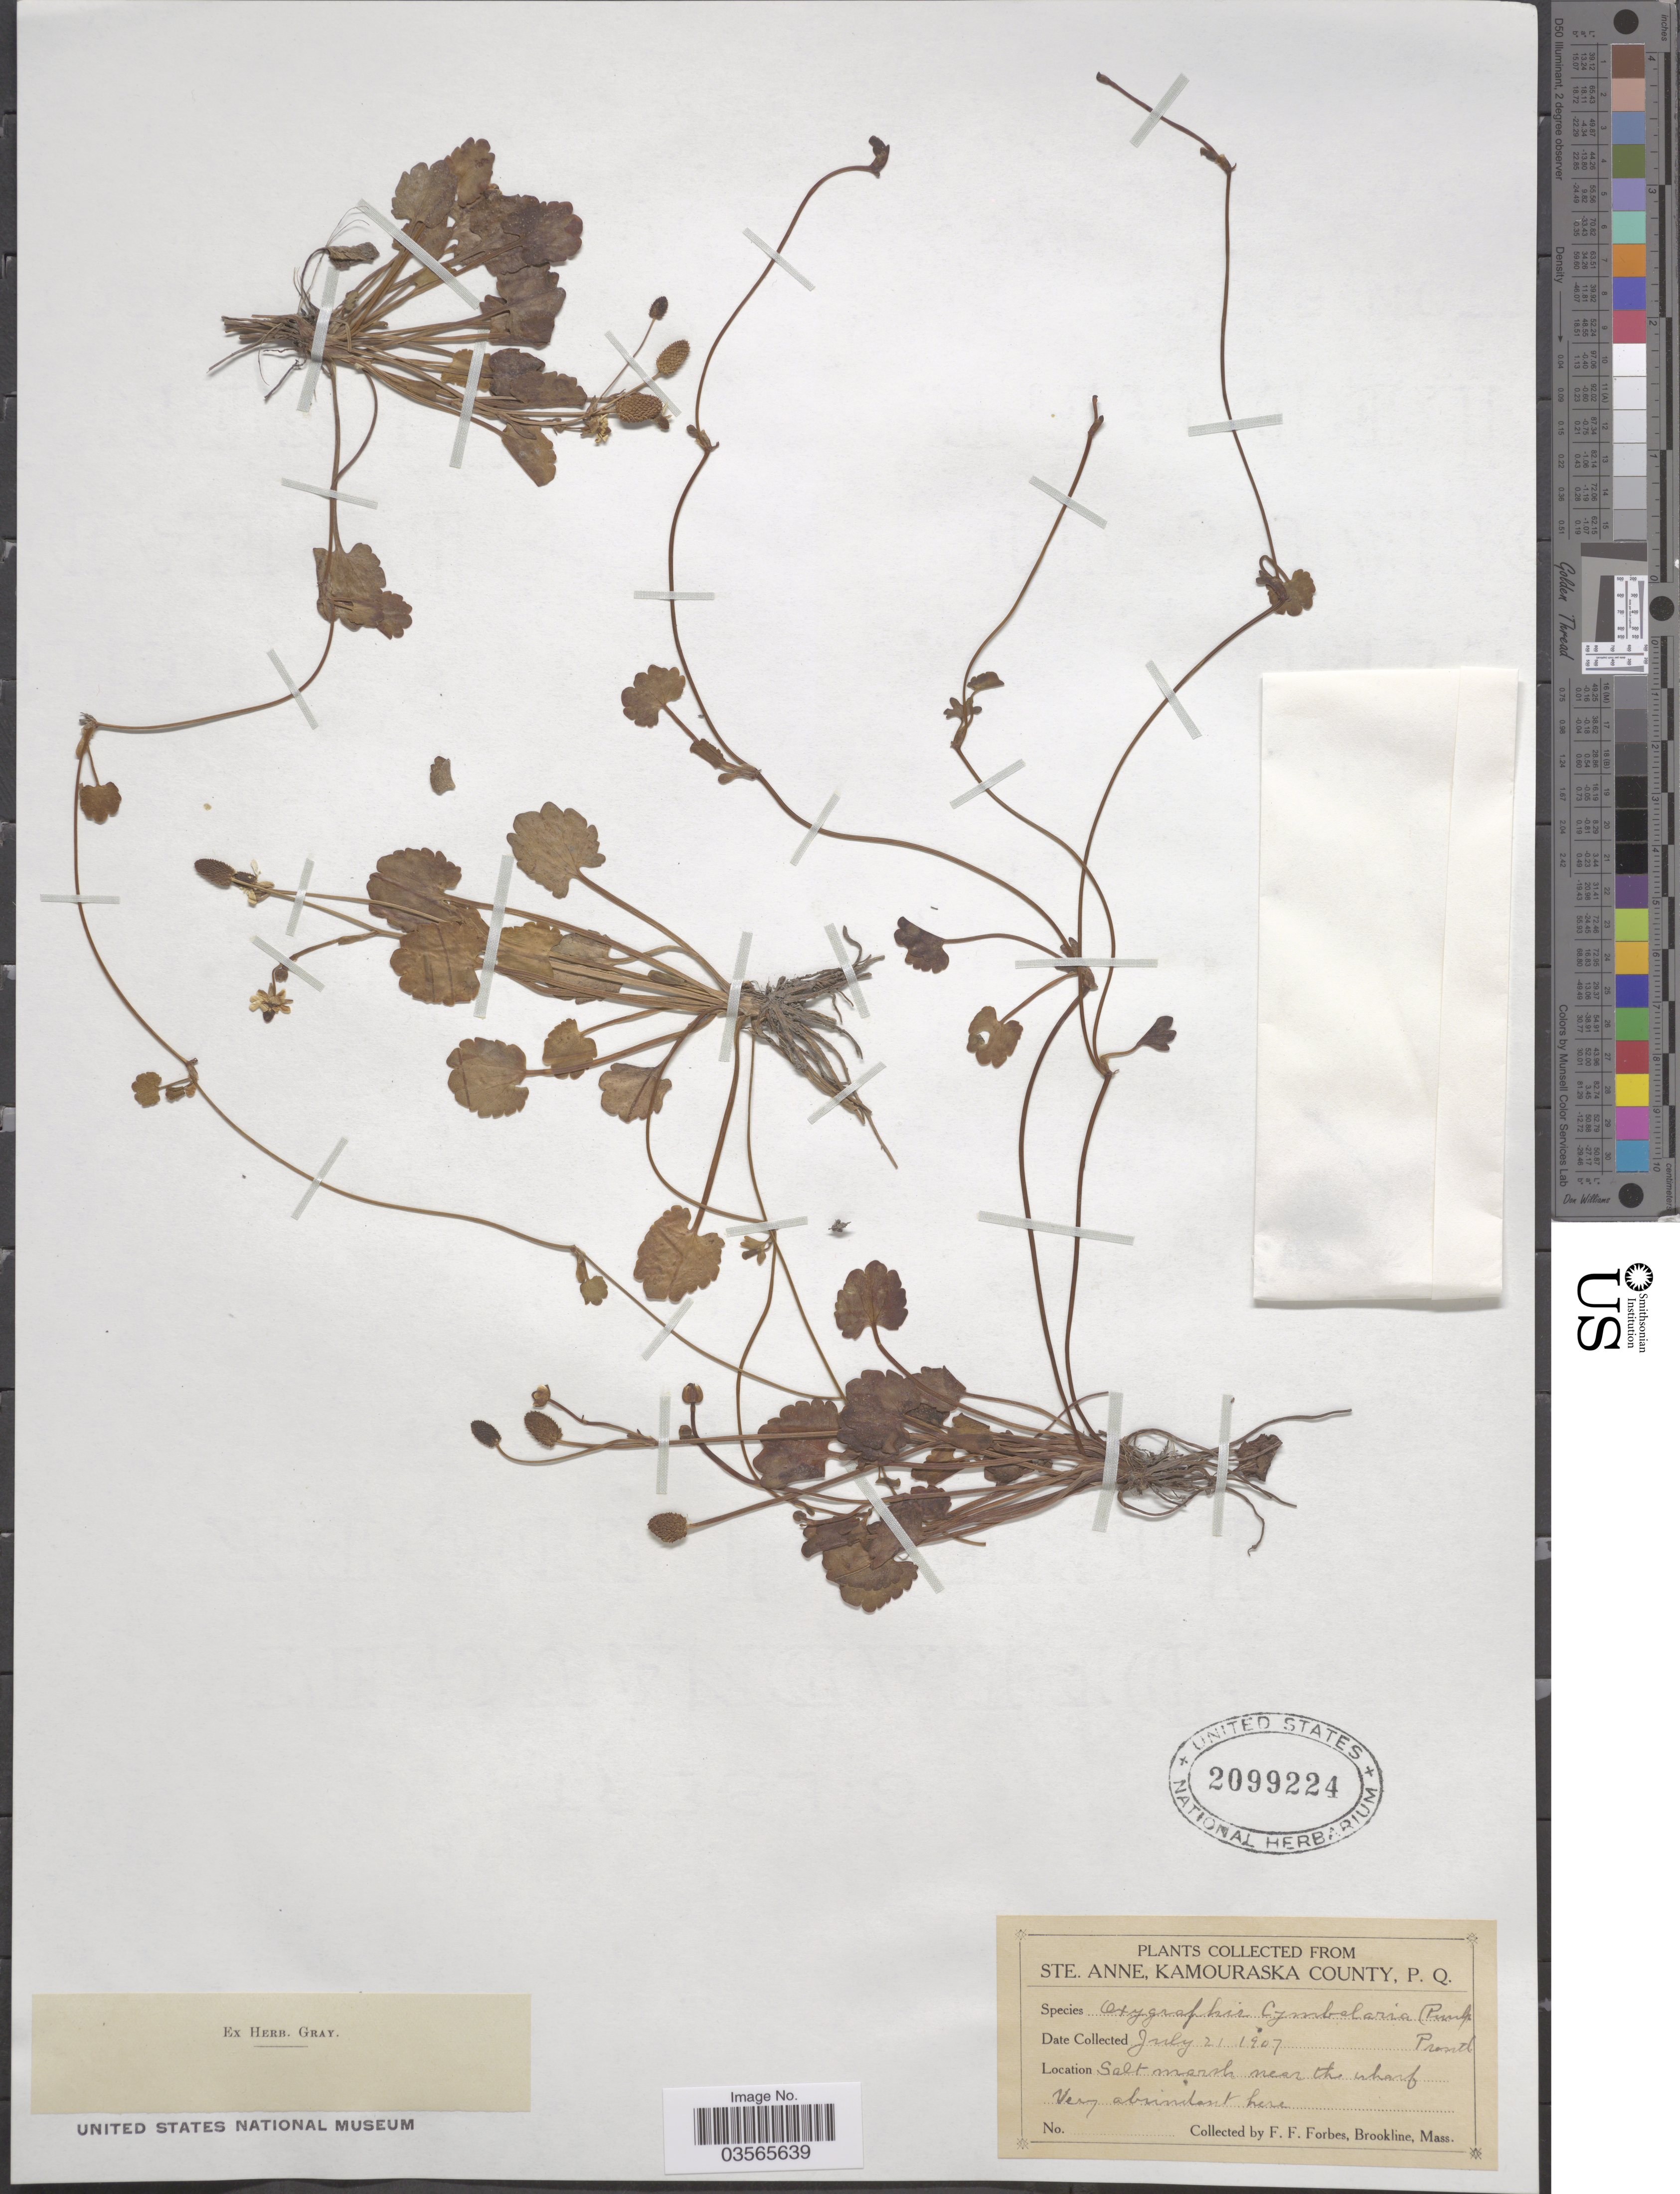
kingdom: Plantae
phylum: Tracheophyta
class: Magnoliopsida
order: Ranunculales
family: Ranunculaceae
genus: Halerpestes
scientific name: Halerpestes cymbalaria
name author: (Pursh) Greene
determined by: Strong, M. T., (US), Smithsonian Institution - National Museum of Natural History (UNITED STATES)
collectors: F. Forbes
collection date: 1907-07-21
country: Canada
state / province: Quebec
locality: STE. Anne, Kamouraska County, P.Q. Salt marsh near the wharf.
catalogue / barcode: US 2099224